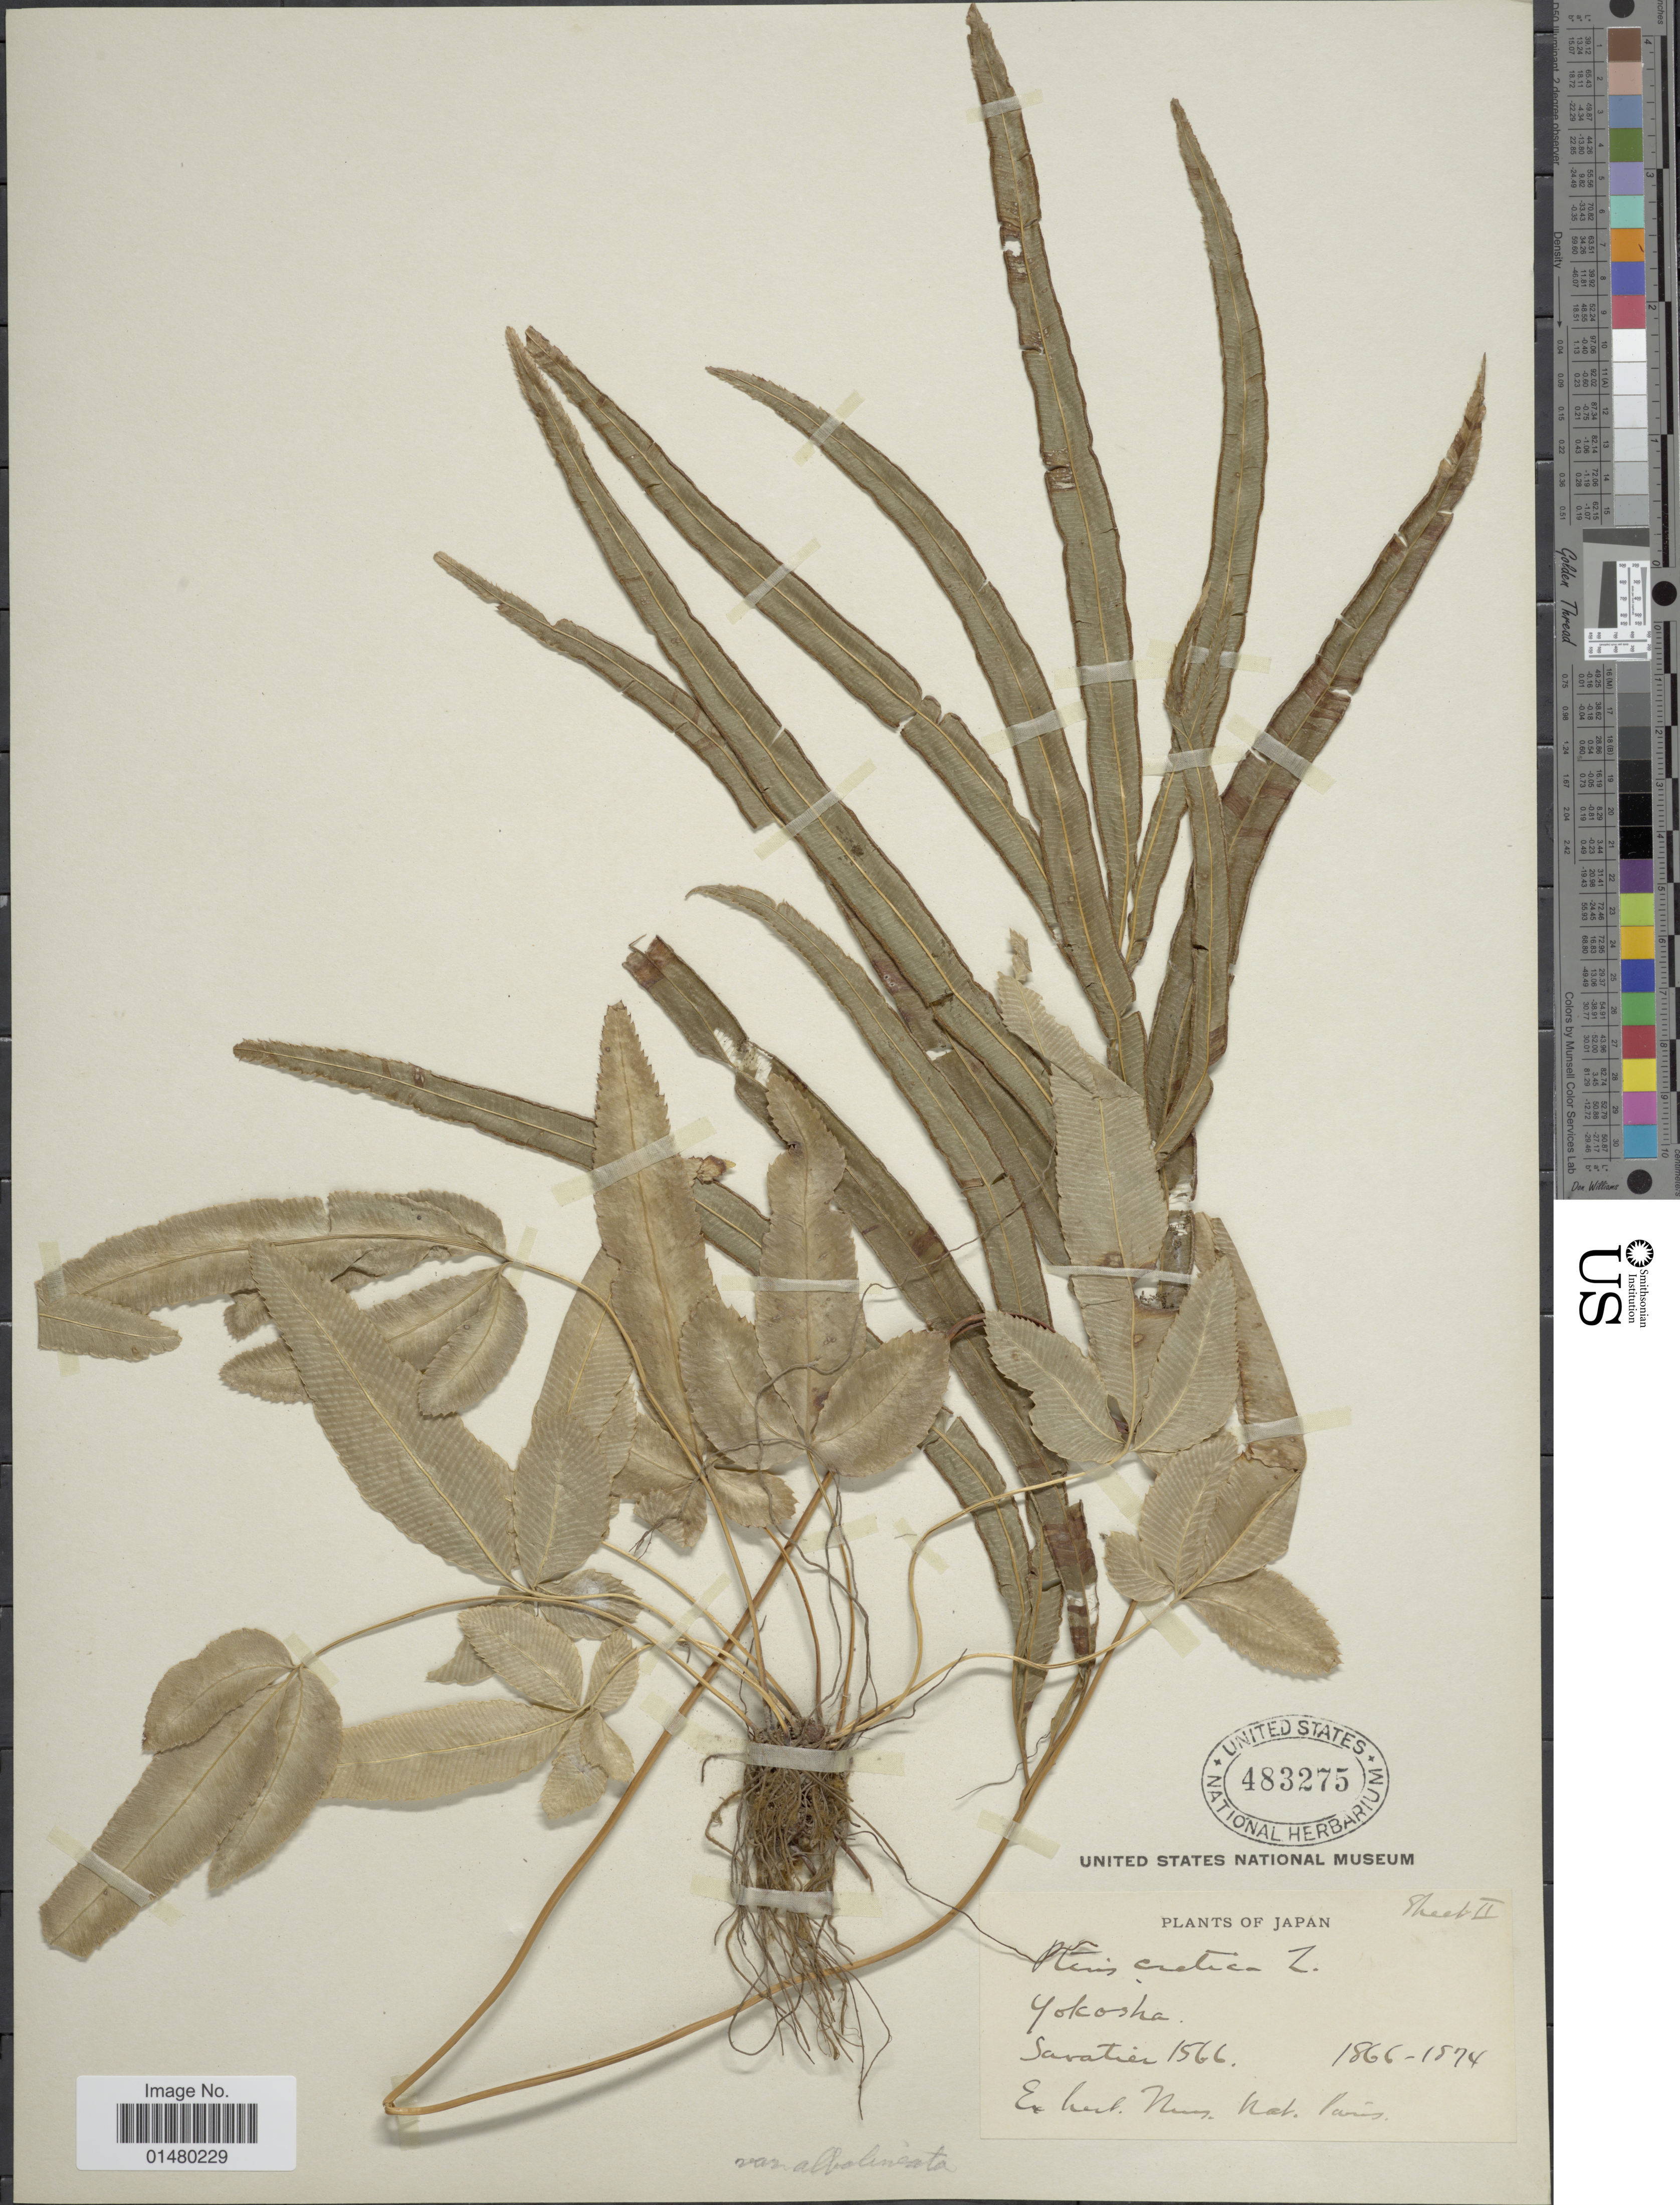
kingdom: Plantae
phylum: Tracheophyta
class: Polypodiopsida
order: Polypodiales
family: Pteridaceae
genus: Pteris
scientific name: Pteris cretica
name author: L.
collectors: Savatier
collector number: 1566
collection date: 1866/1874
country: Japan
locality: Yokoska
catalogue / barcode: US 483275